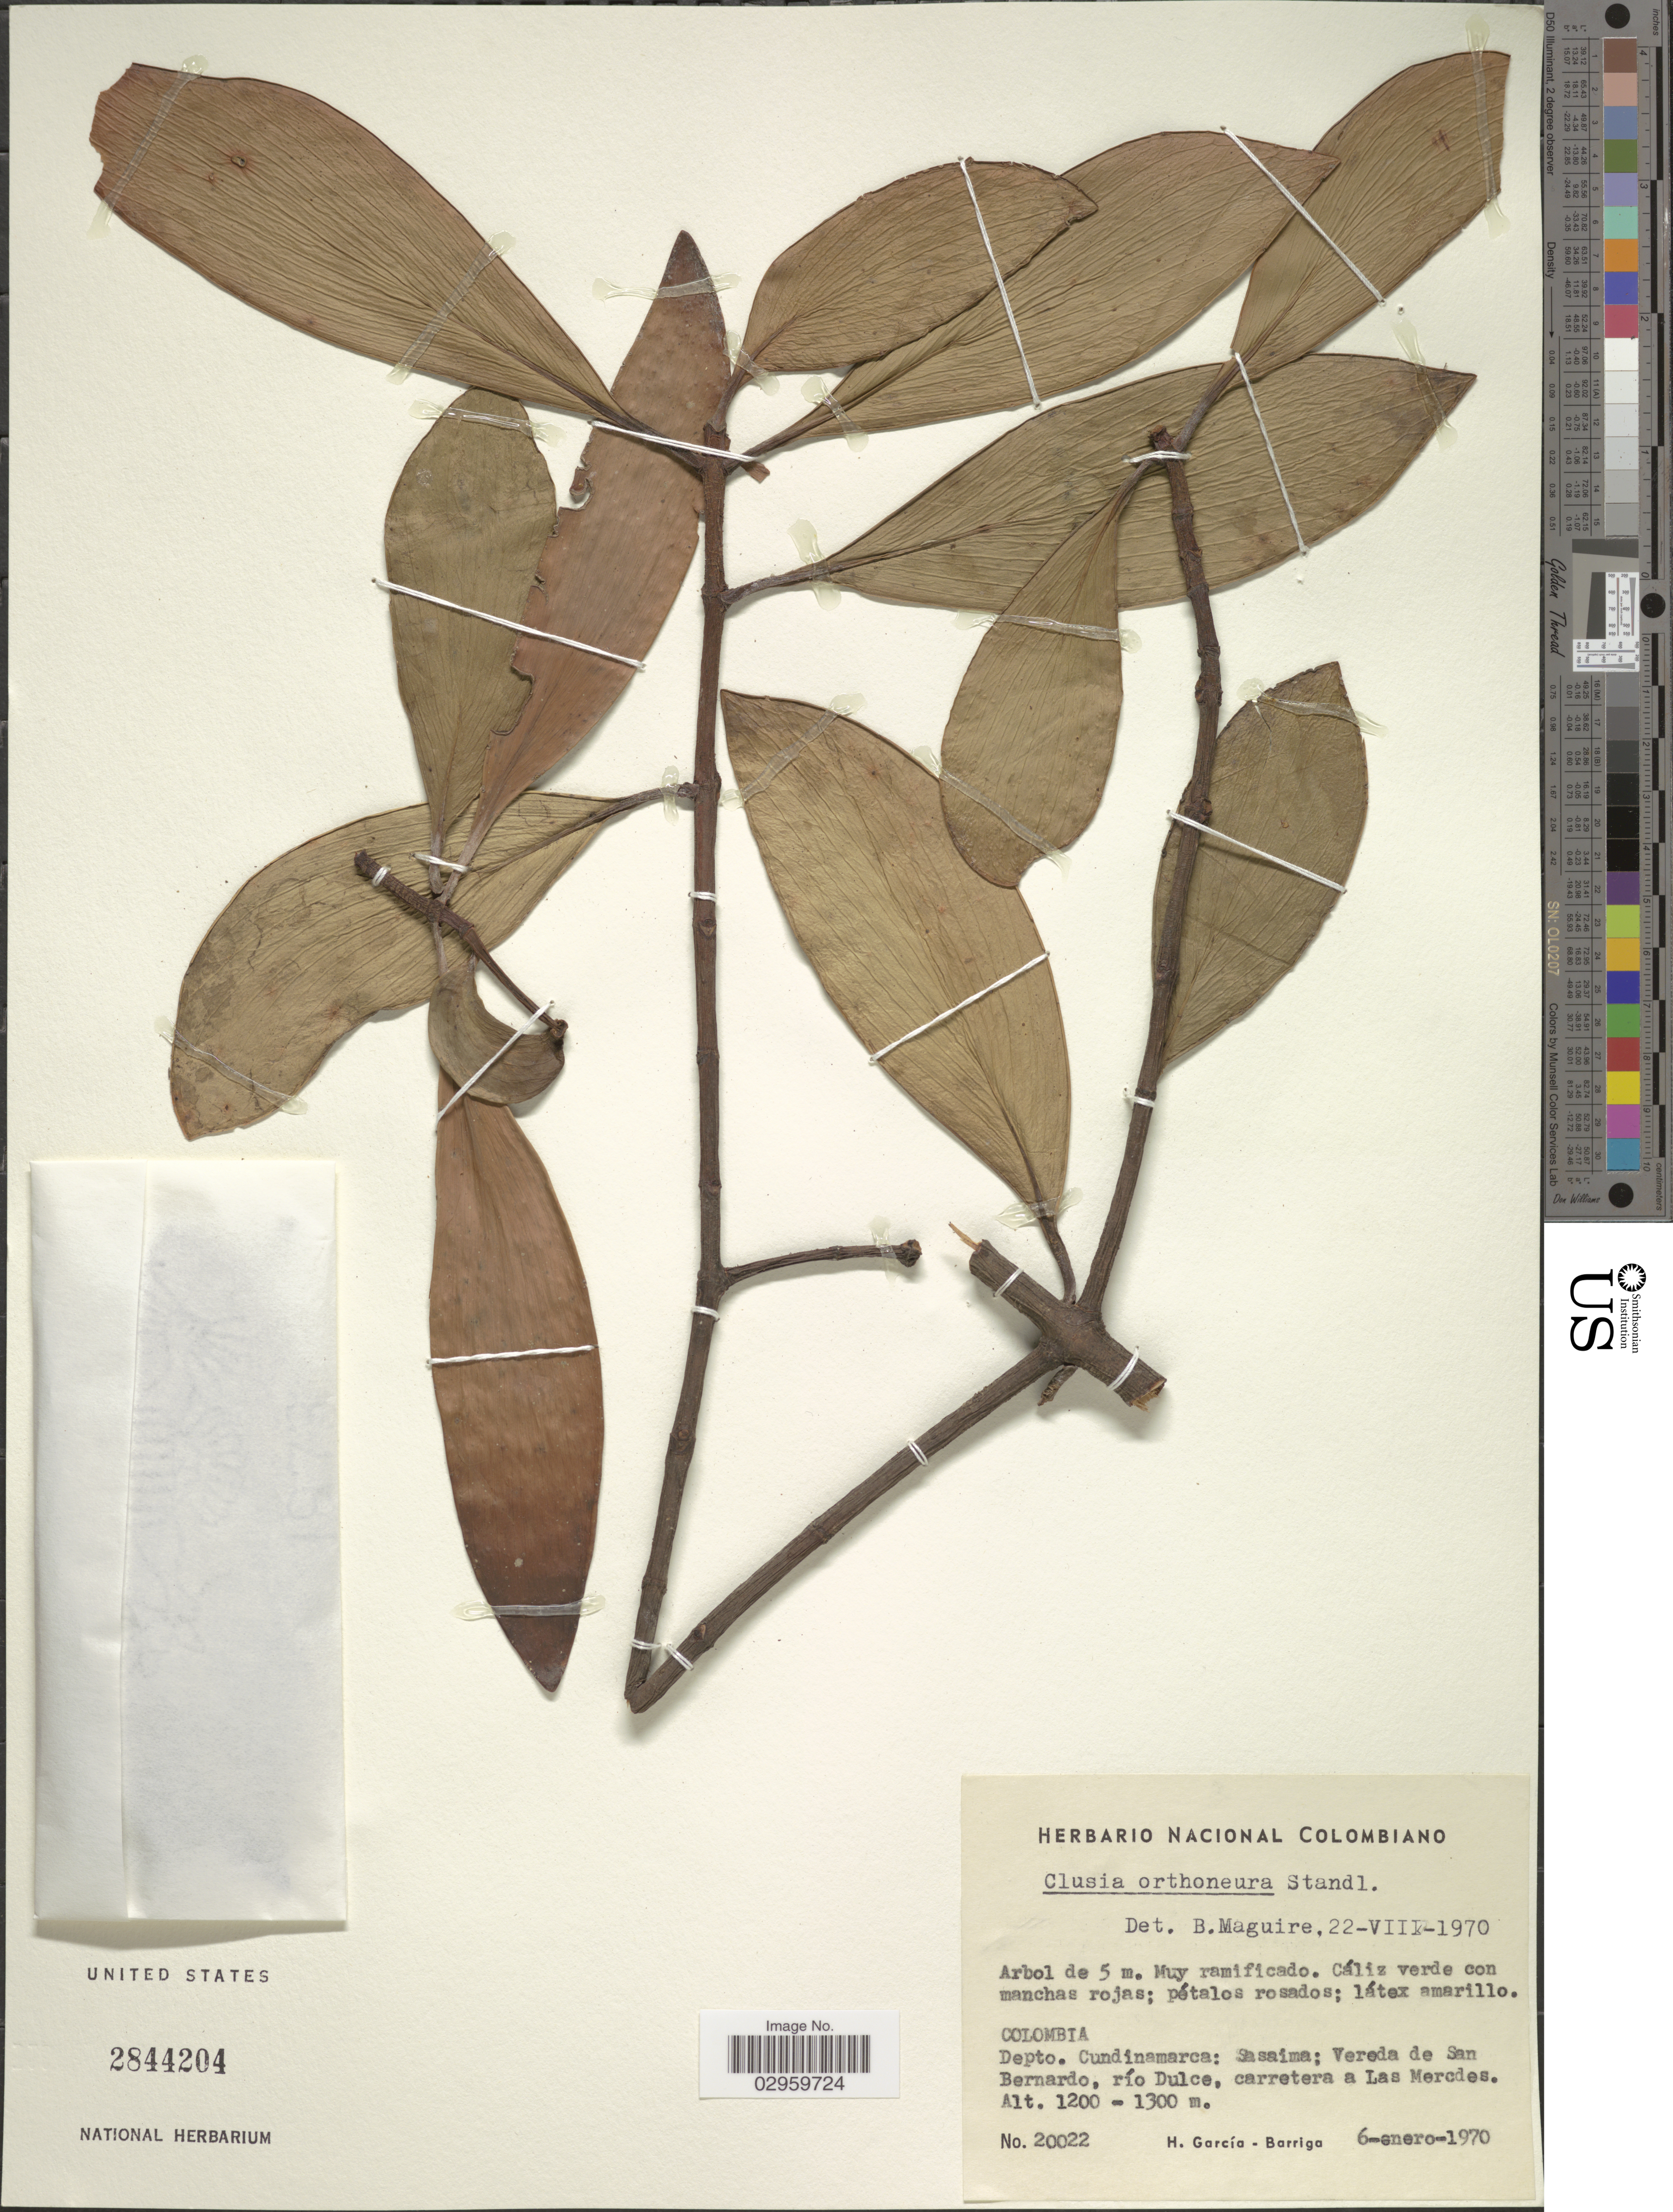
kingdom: Plantae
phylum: Tracheophyta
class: Magnoliopsida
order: Malpighiales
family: Clusiaceae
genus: Clusia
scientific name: Clusia orthoneura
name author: Standl.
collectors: H. García Barriga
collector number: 20022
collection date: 1970-01-06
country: Colombia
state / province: Cundinamarca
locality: Depto. Cundinamarca: Sasaima; Vereda de San Bernardo, río Dulce, carretera a Las Mercedes.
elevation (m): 1200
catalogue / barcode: US 2844204